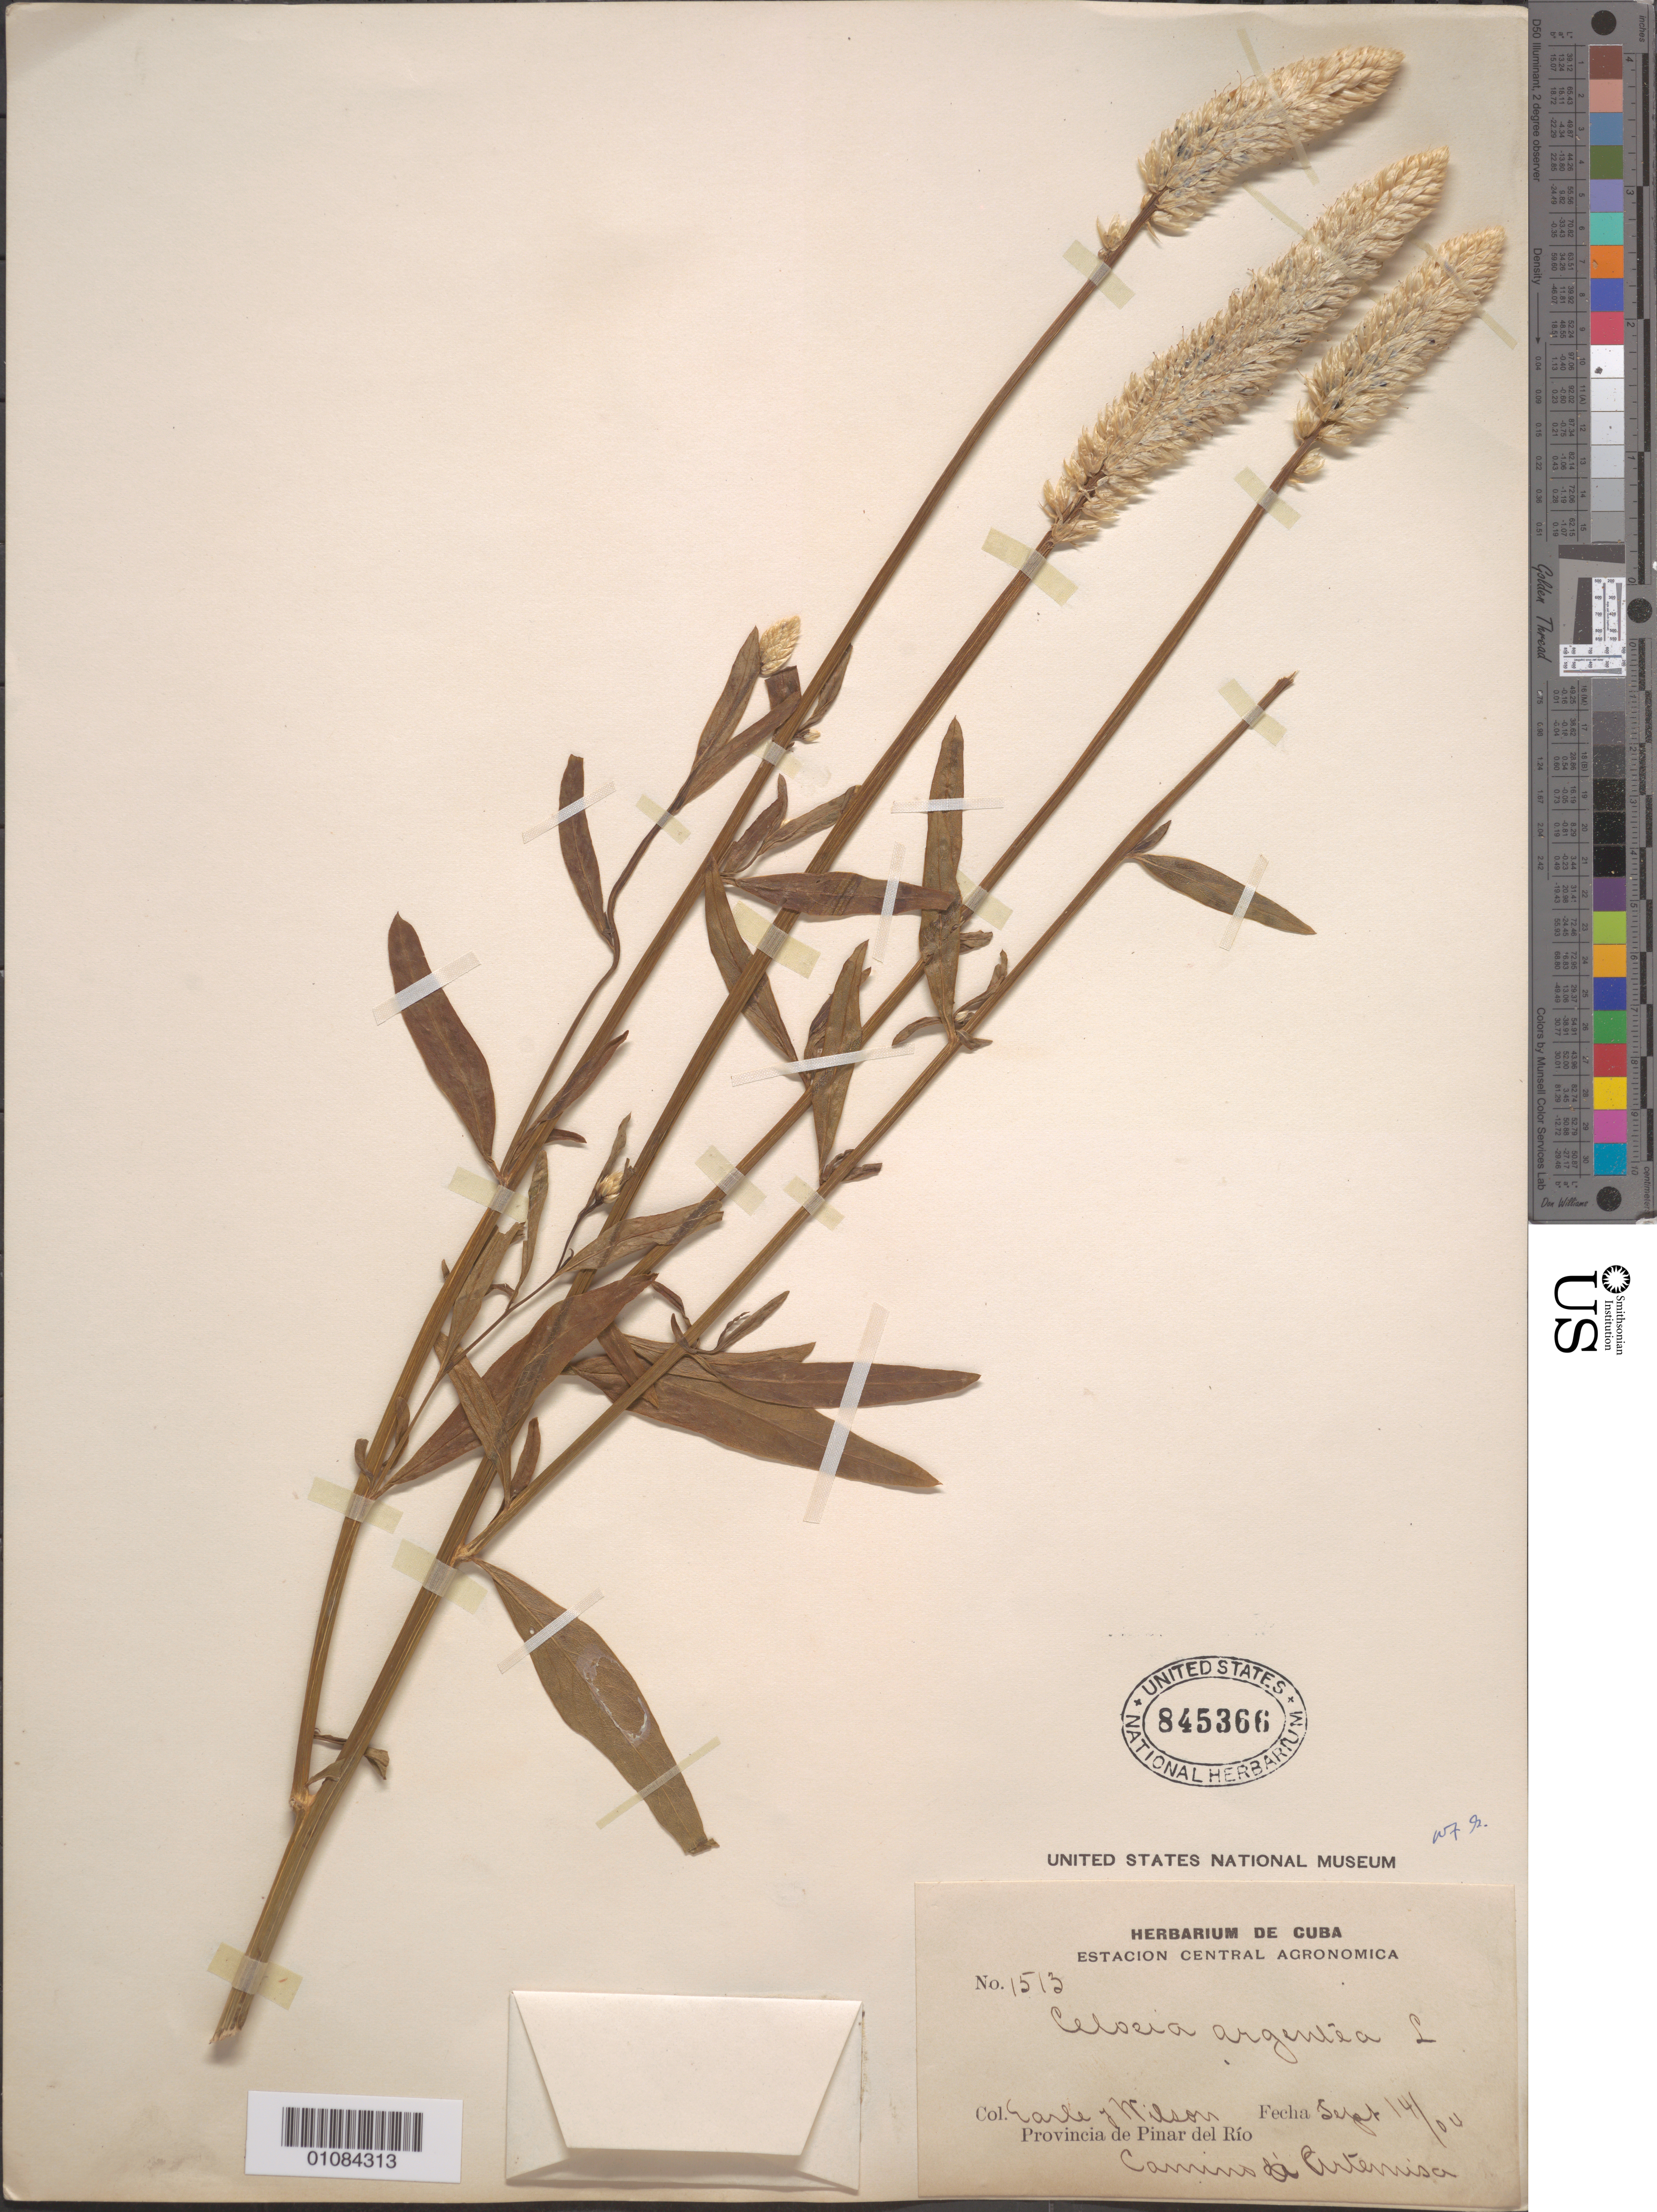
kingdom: Plantae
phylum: Tracheophyta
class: Magnoliopsida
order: Caryophyllales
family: Amaranthaceae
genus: Celosia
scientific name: Celosia argentea var. argentea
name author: L.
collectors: -. Earle & -- Wilson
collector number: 1513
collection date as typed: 14 Sep 1904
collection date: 1904-09-14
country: Cuba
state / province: La Habana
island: Cuba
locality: Camino Artemisa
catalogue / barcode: US 845366